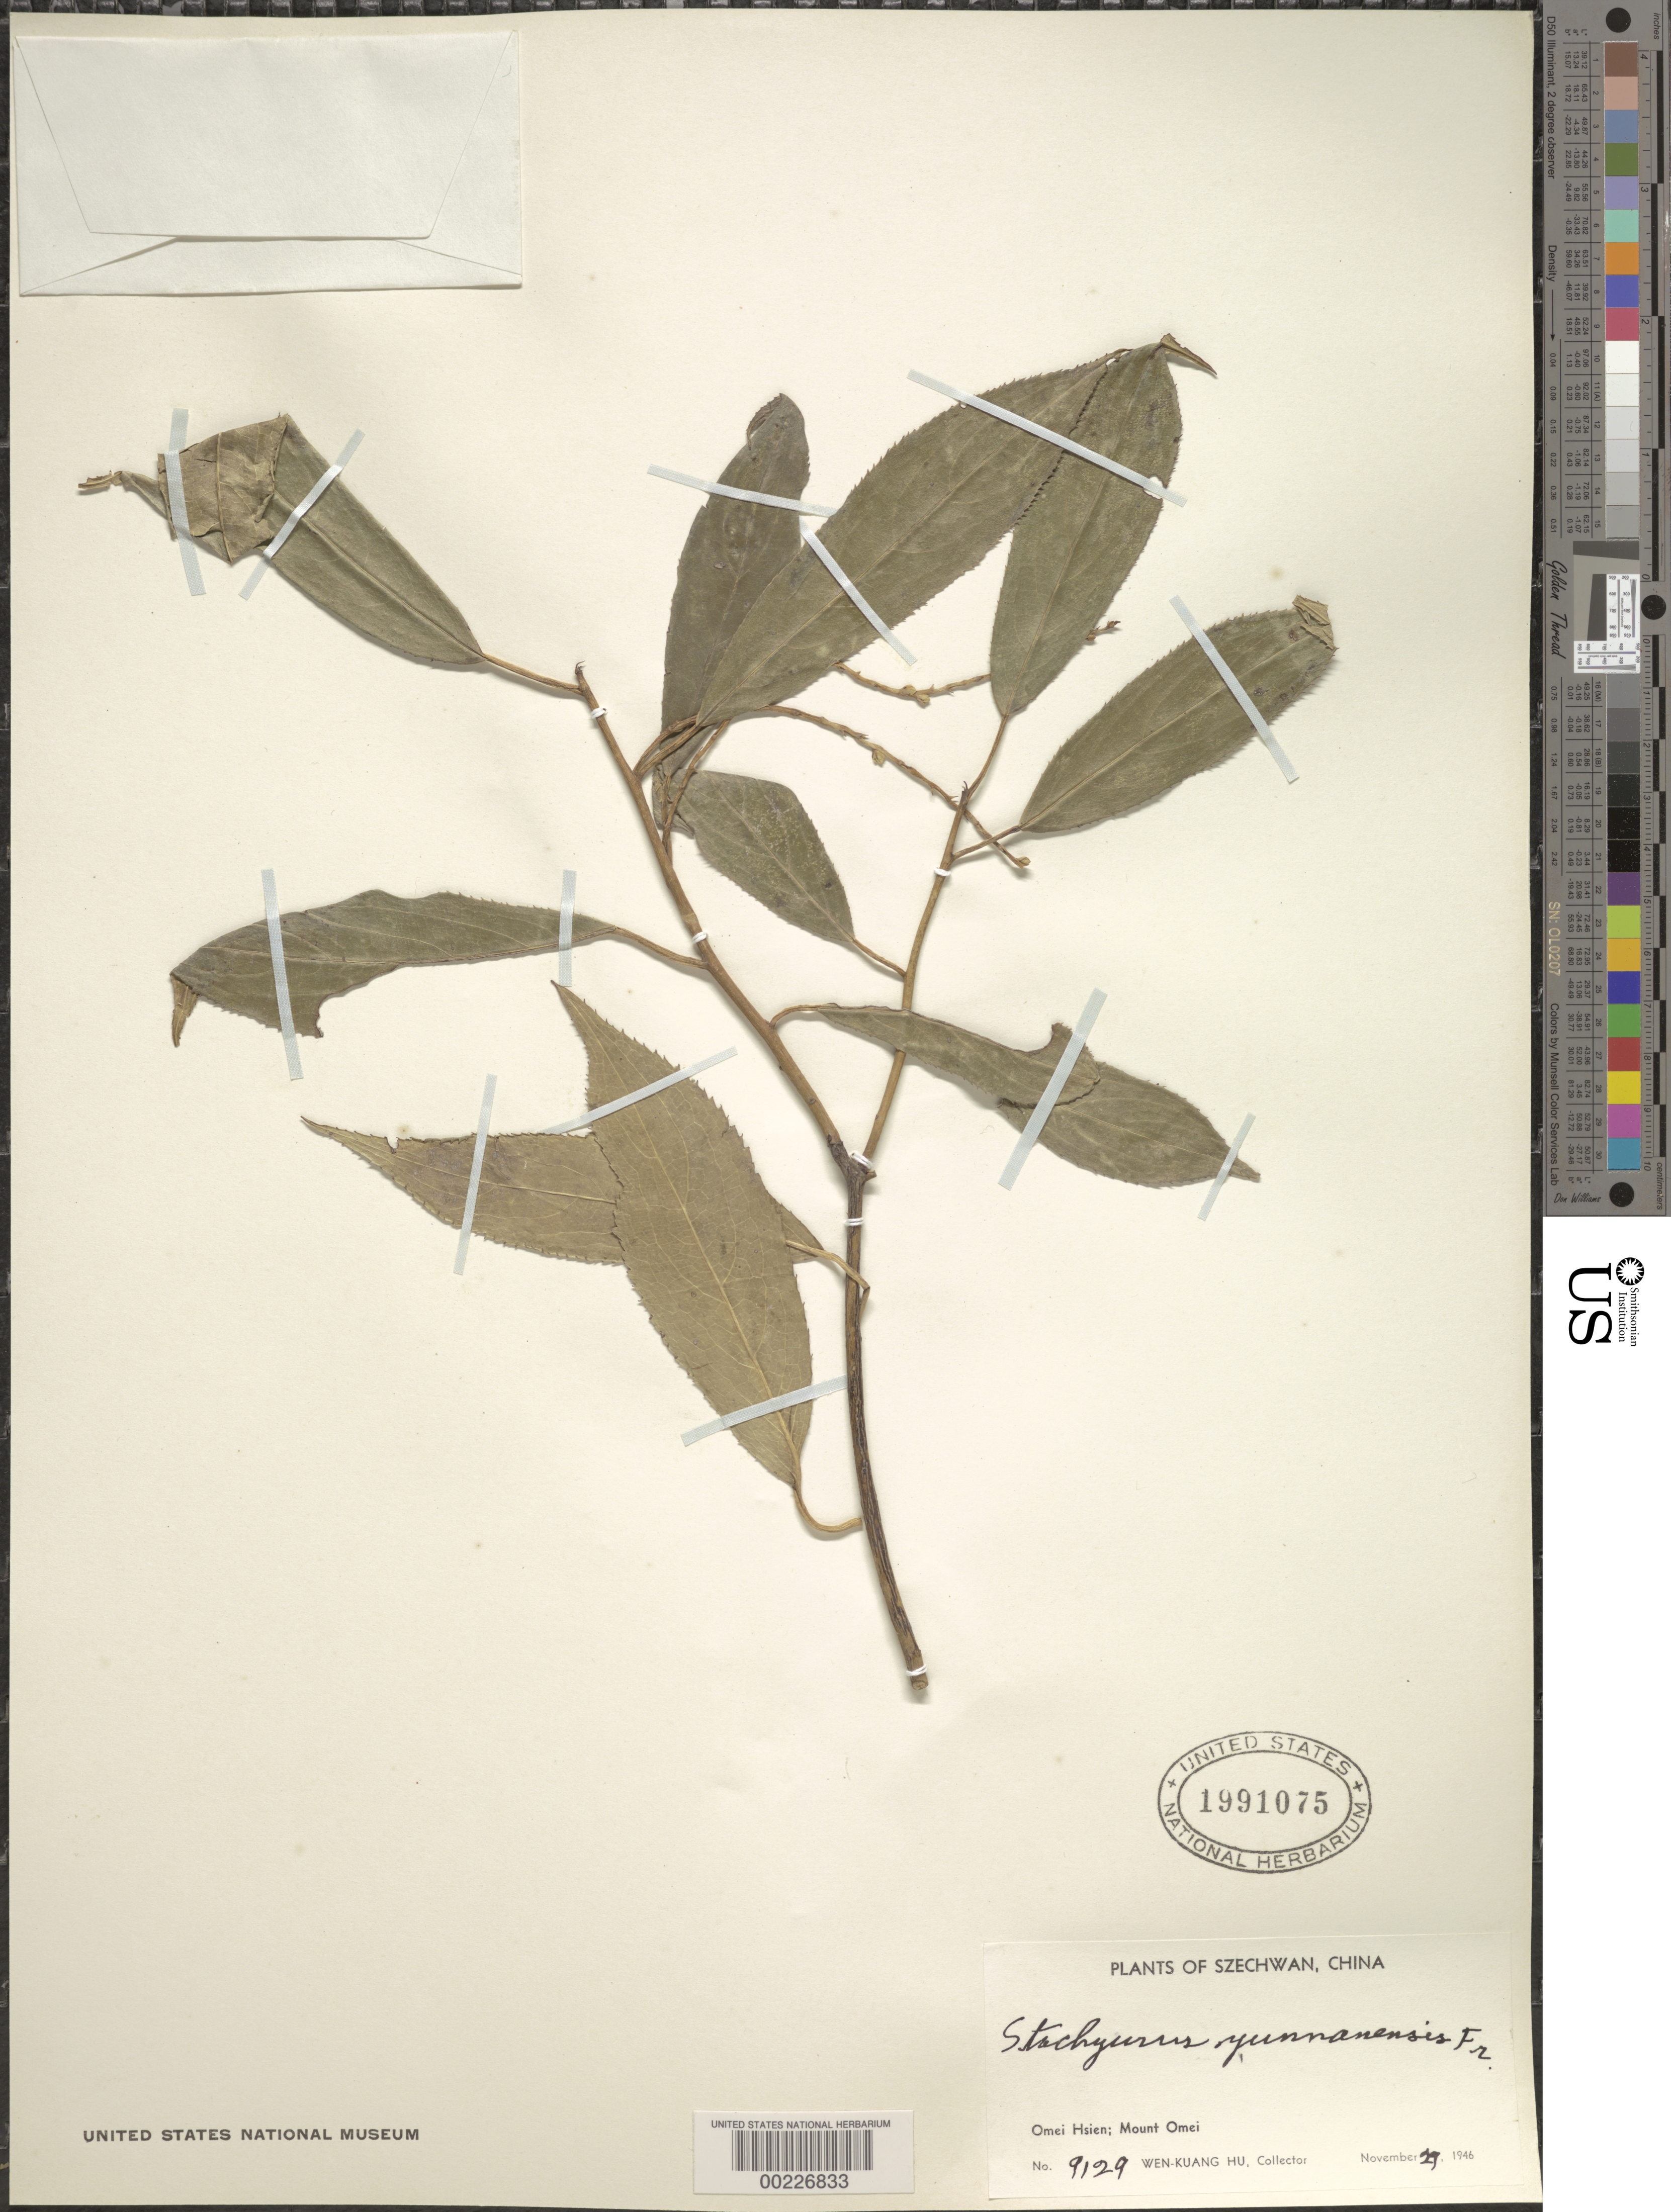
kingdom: Plantae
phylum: Tracheophyta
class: Magnoliopsida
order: Crossosomatales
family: Stachyuraceae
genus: Stachyurus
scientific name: Stachyurus yunnanensis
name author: Franch.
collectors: W. K. Hu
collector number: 9129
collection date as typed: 29 Nov 1946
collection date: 1946-11-29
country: China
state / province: Sichuan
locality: Omei hsien; mount omei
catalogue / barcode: US 1991075